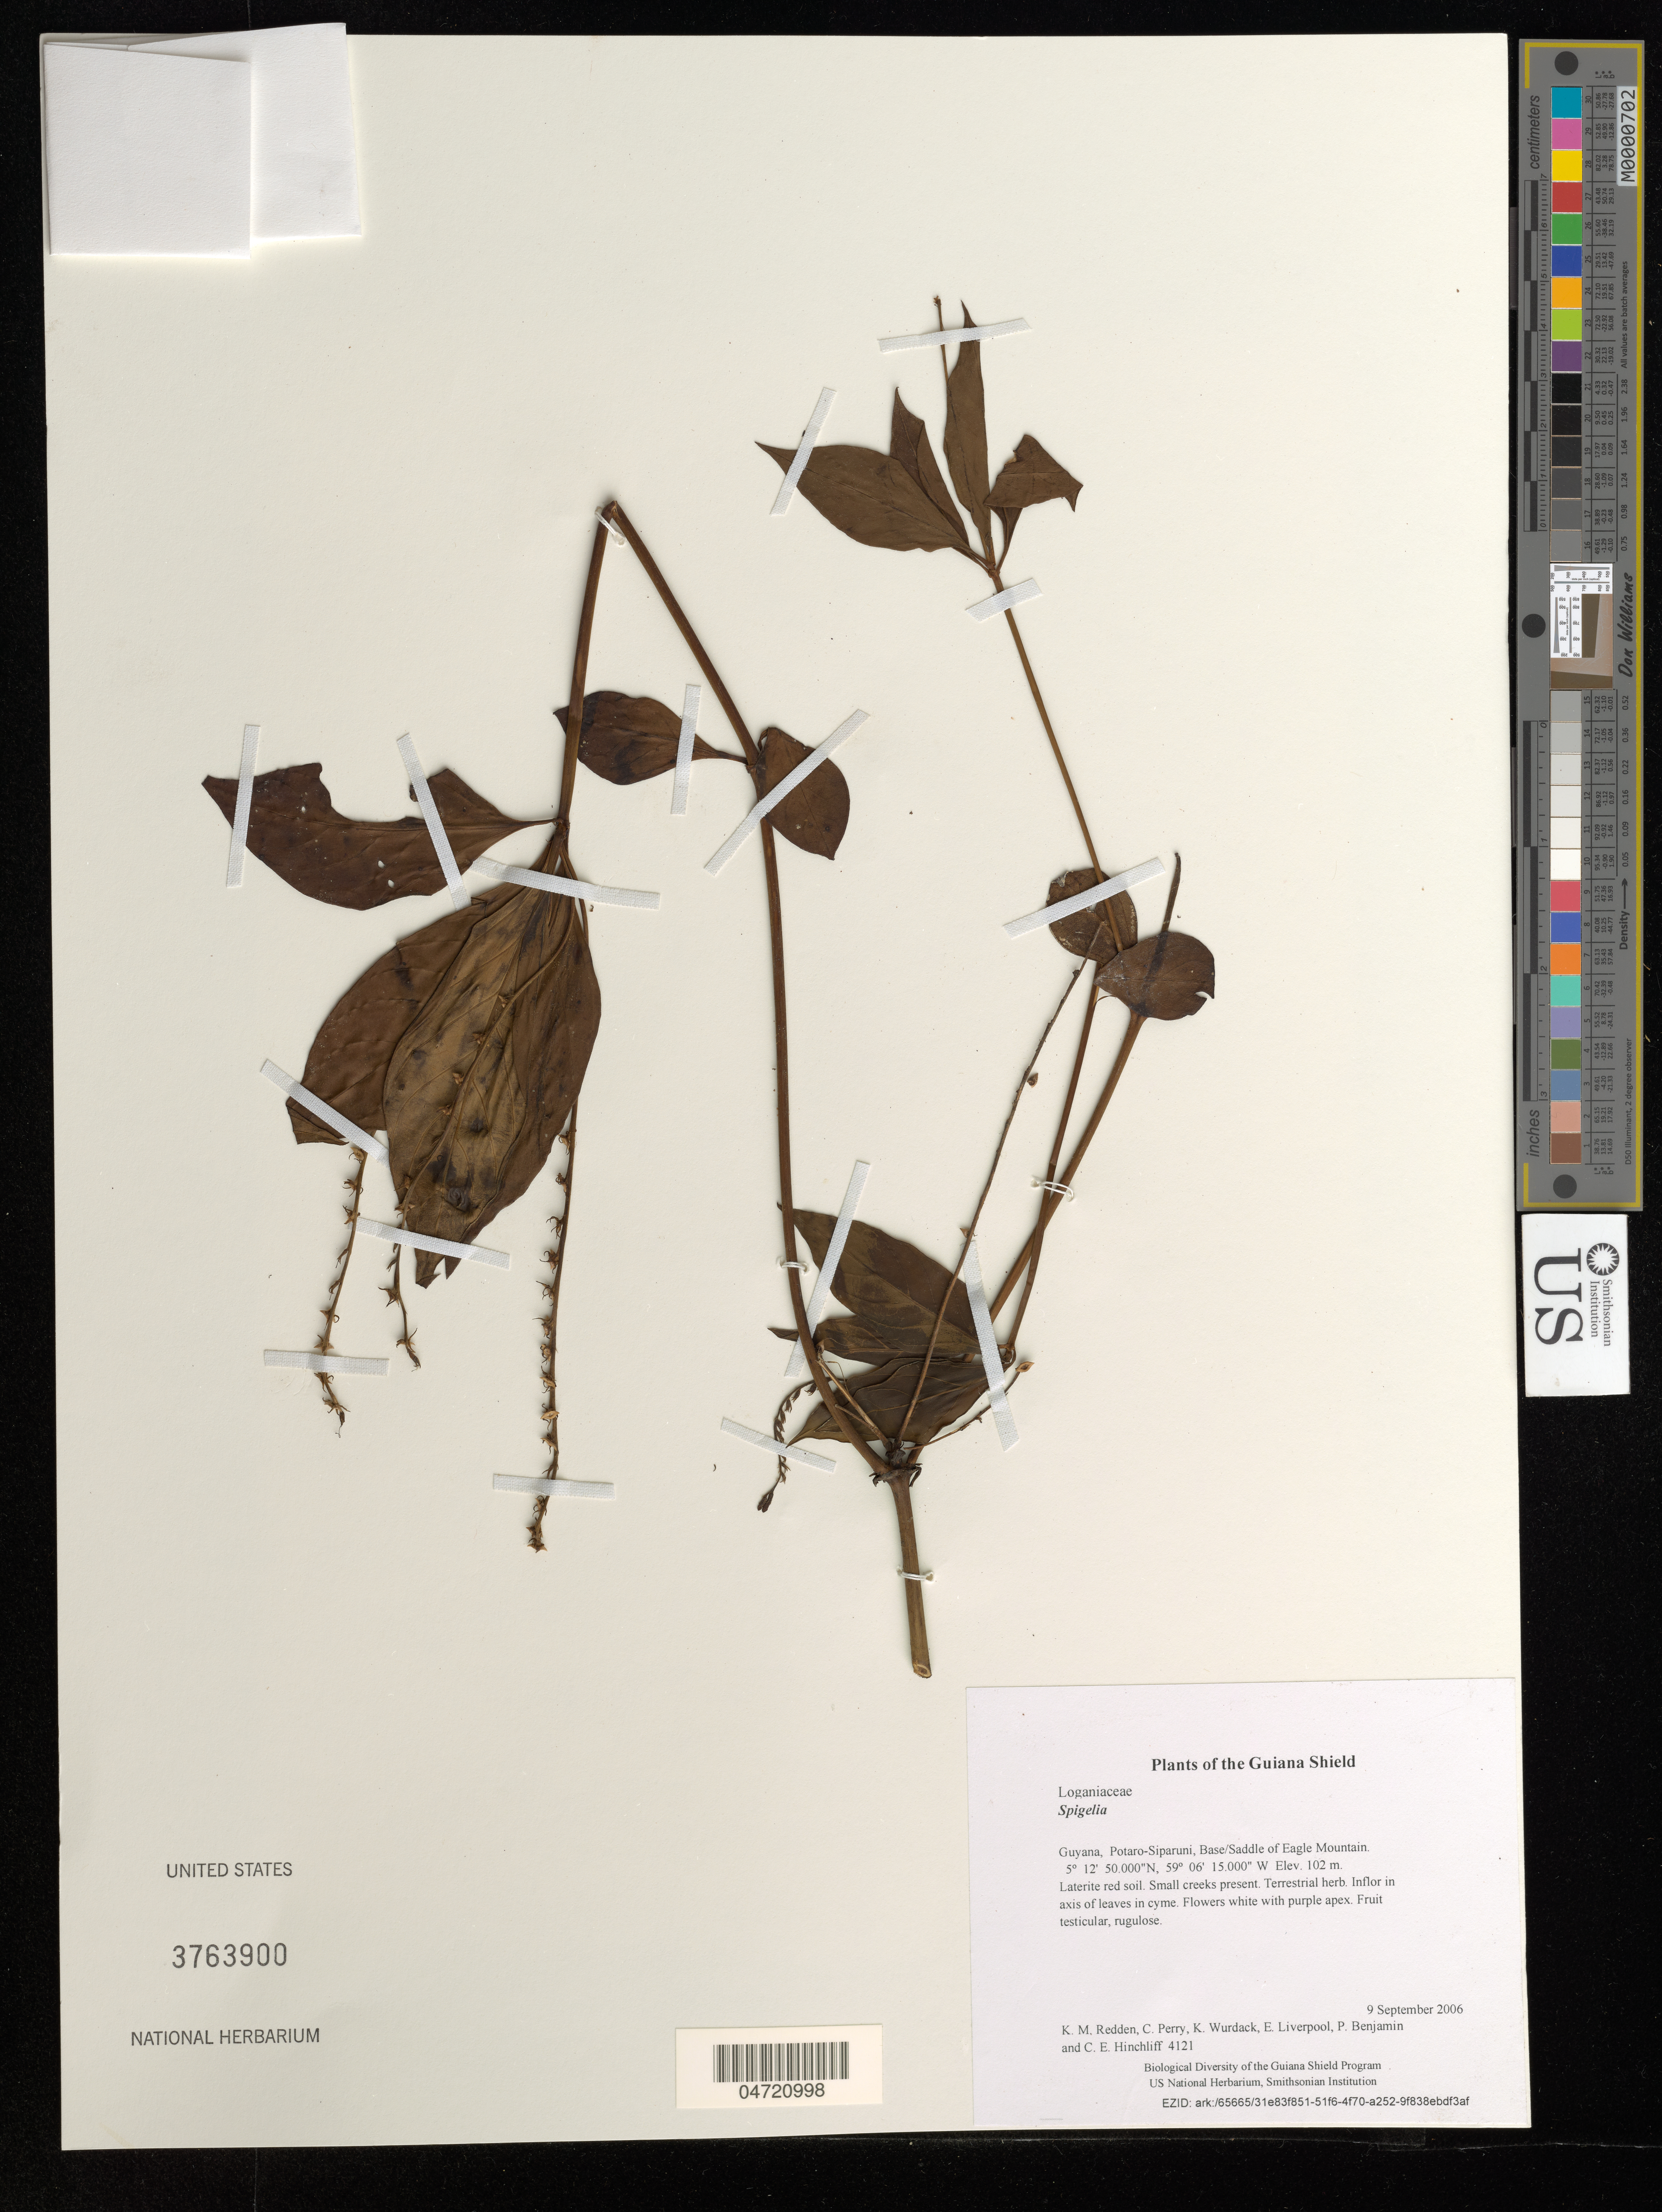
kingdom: Plantae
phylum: Tracheophyta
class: Magnoliopsida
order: Gentianales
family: Loganiaceae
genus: Spigelia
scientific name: Spigelia sp.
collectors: K. M. Redden, C. Perry, K. Wurdack, E. Liverpool, P. Benjamin & C. E. Hinchliff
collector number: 4121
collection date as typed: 9 September 2006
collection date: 2006-09-09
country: Guyana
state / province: Potaro-Siparuni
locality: Base/Saddle of Eagle Mountain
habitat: Laterite red soil. Small creeks present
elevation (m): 102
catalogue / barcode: US 3763900